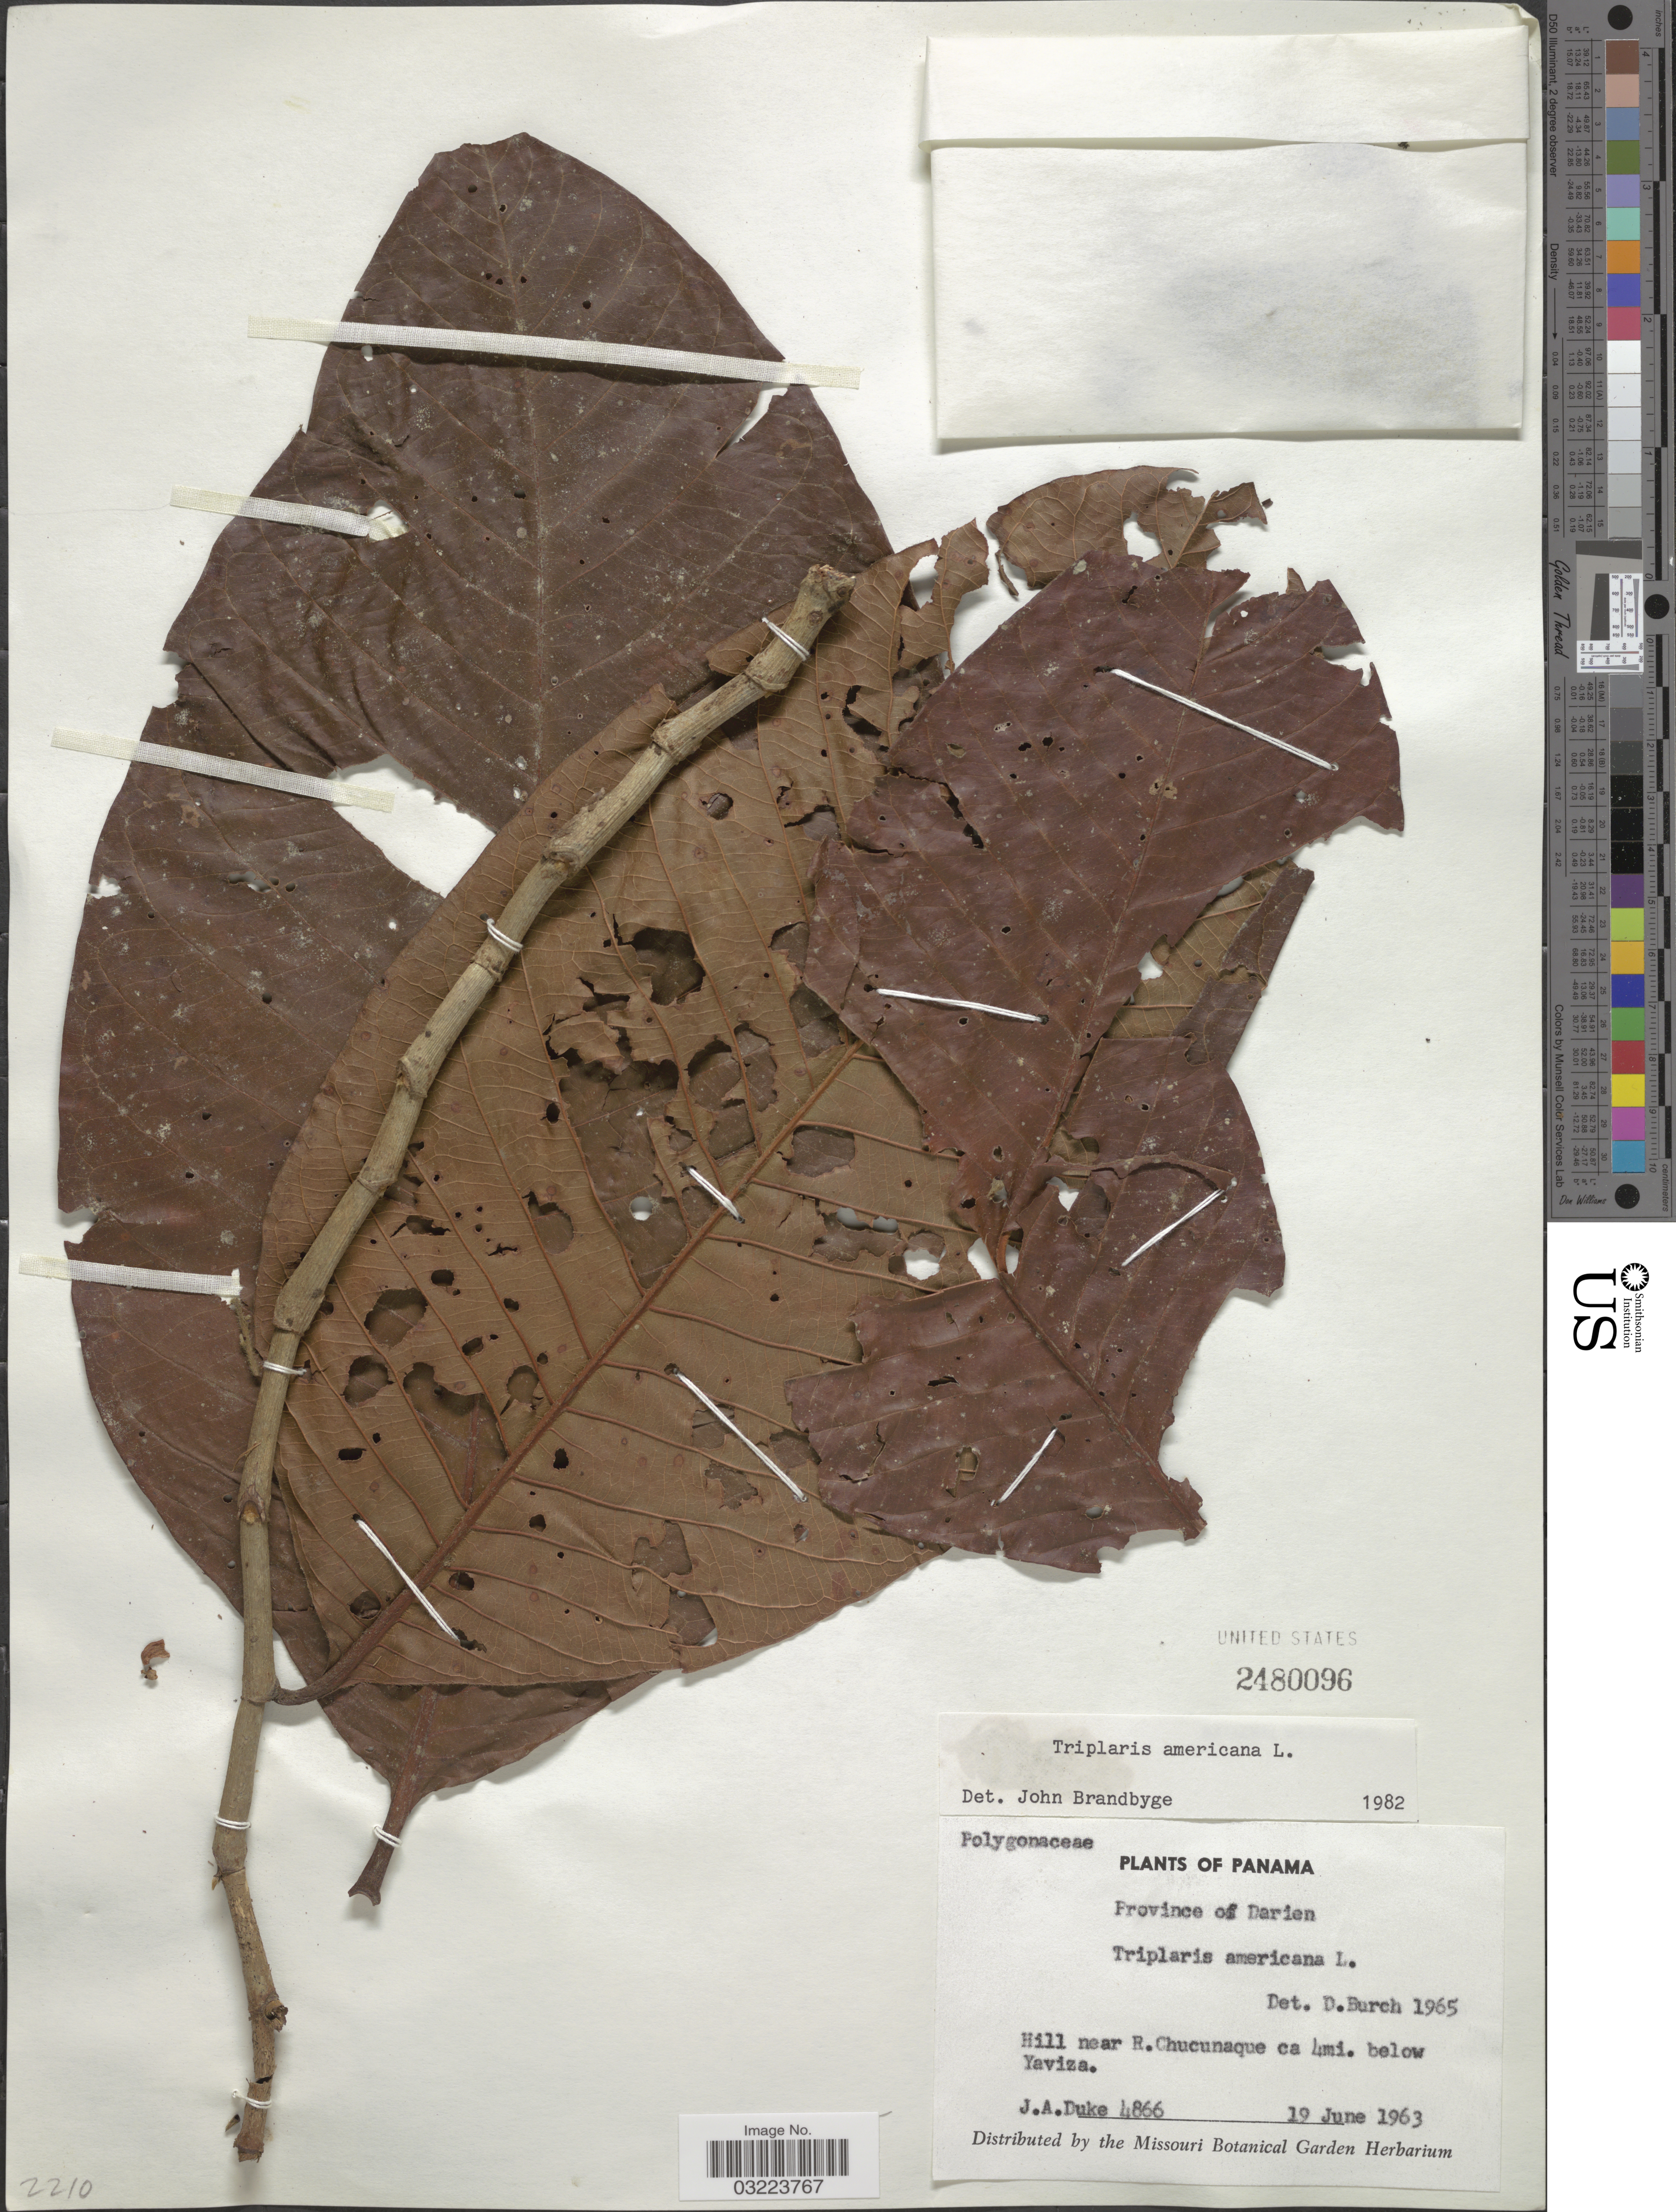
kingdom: Plantae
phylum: Tracheophyta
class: Magnoliopsida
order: Caryophyllales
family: Polygonaceae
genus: Triplaris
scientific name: Triplaris americana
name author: L.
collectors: J. A. Duke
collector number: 4866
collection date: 1963-06-19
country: Panama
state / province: Darién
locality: Hill near R. Chucunaque ca 4mi. below Yaviza.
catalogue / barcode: US 2480096